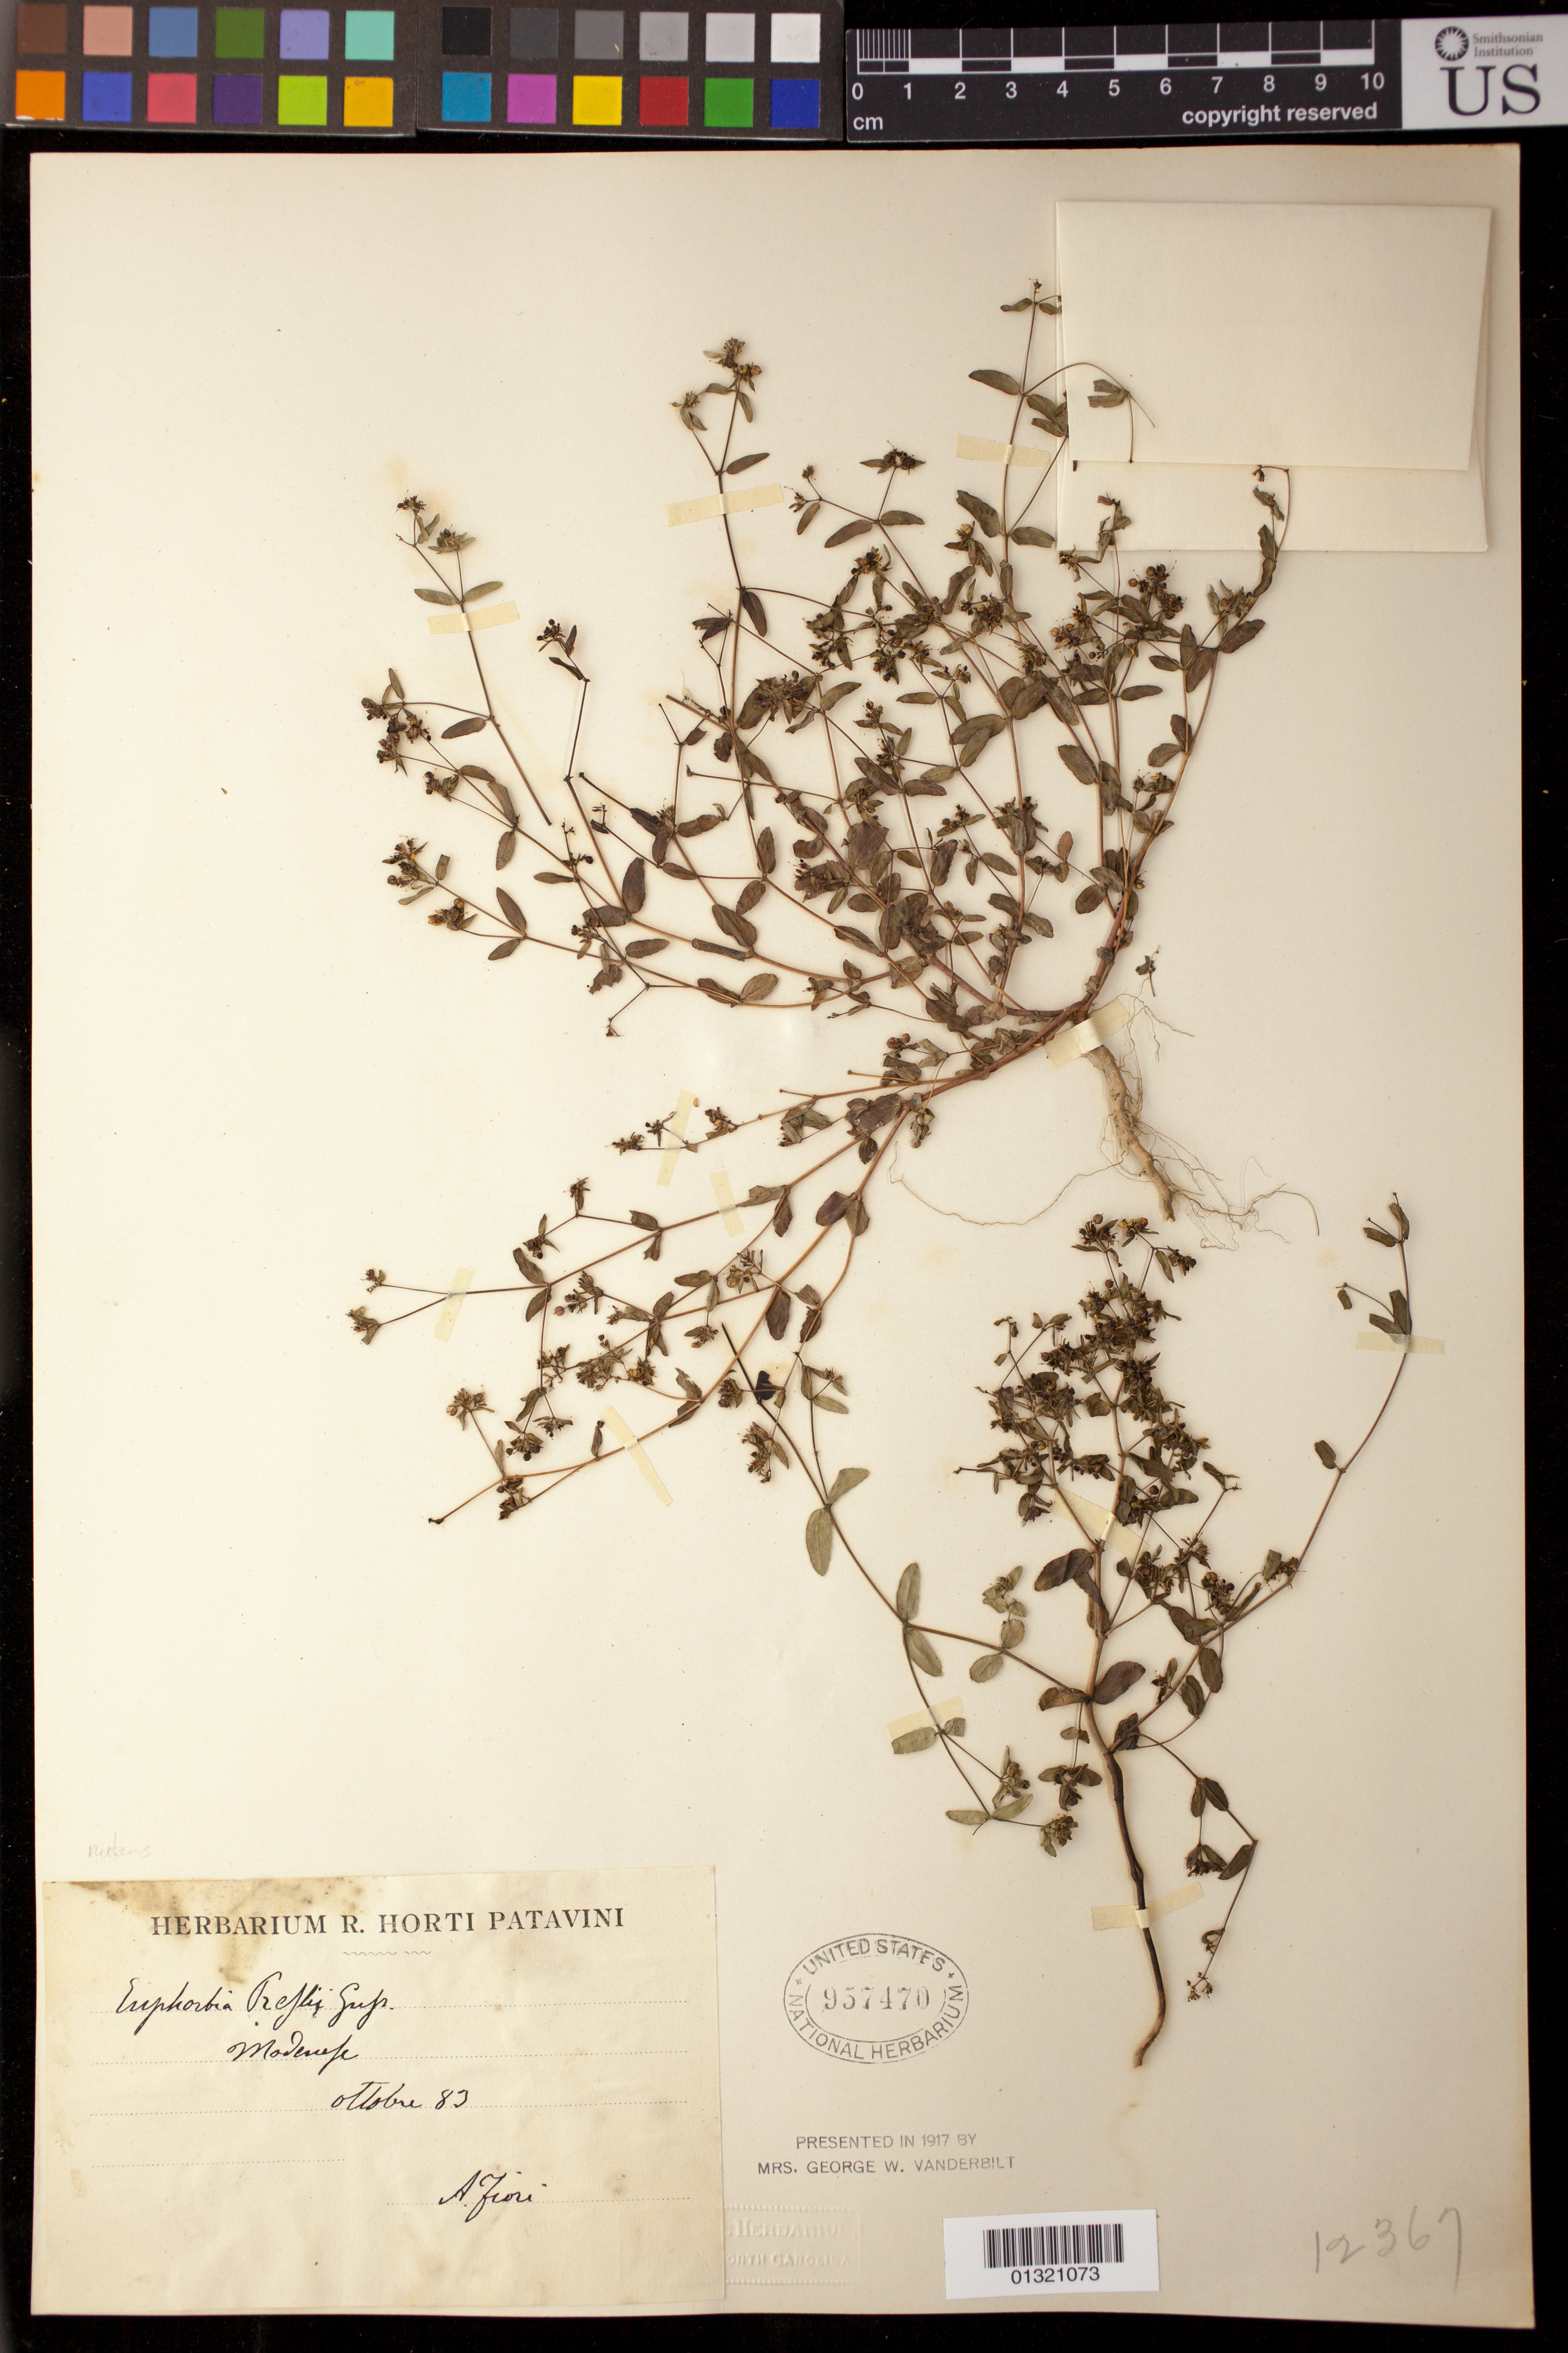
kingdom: Plantae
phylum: Tracheophyta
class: Magnoliopsida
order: Malpighiales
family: Euphorbiaceae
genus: Euphorbia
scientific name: Euphorbia nutans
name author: Lag.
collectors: A. Fiori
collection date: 1883-10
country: Italy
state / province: Emilia-Romagna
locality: Modenefe [Modena]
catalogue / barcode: US 957470